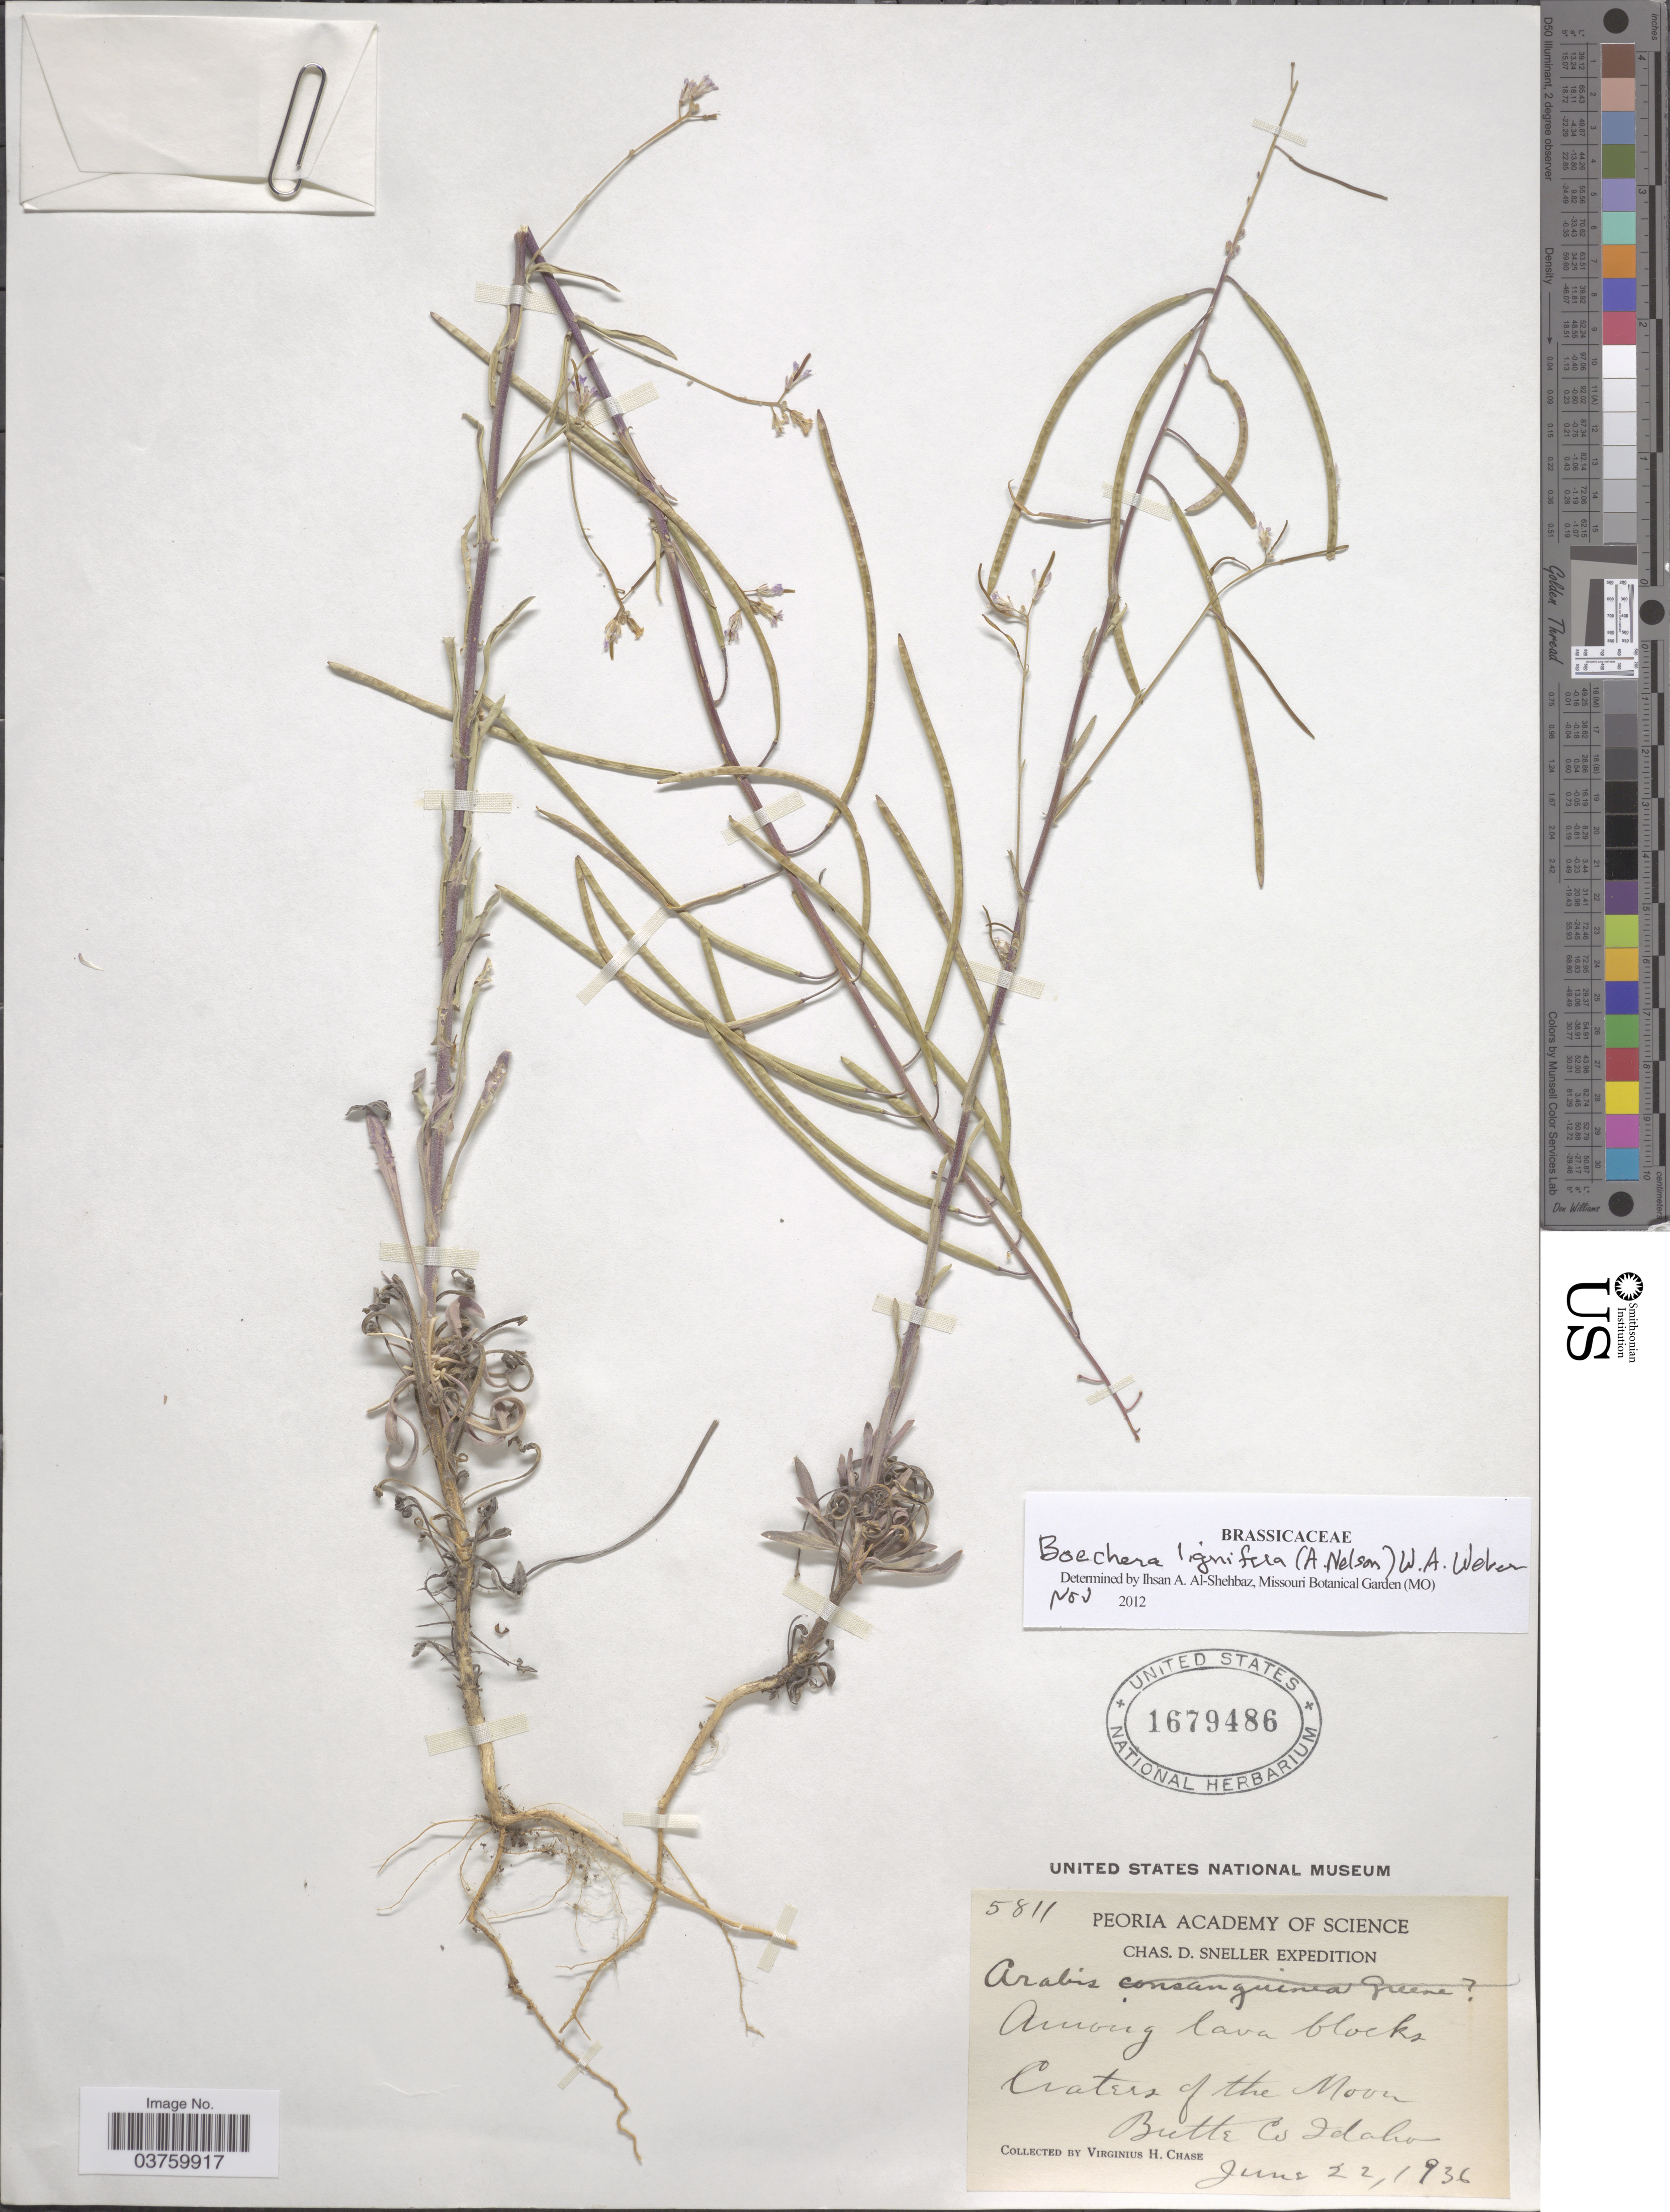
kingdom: Plantae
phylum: Tracheophyta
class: Magnoliopsida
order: Brassicales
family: Brassicaceae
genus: Boechera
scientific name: Boechera lignifera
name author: (A. Nelson) W.A. Weber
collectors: V. H. Chase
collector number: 5811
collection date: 1936-06-22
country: United States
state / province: Idaho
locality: Craters of the Moon. Butte Co.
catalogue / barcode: US 1679486